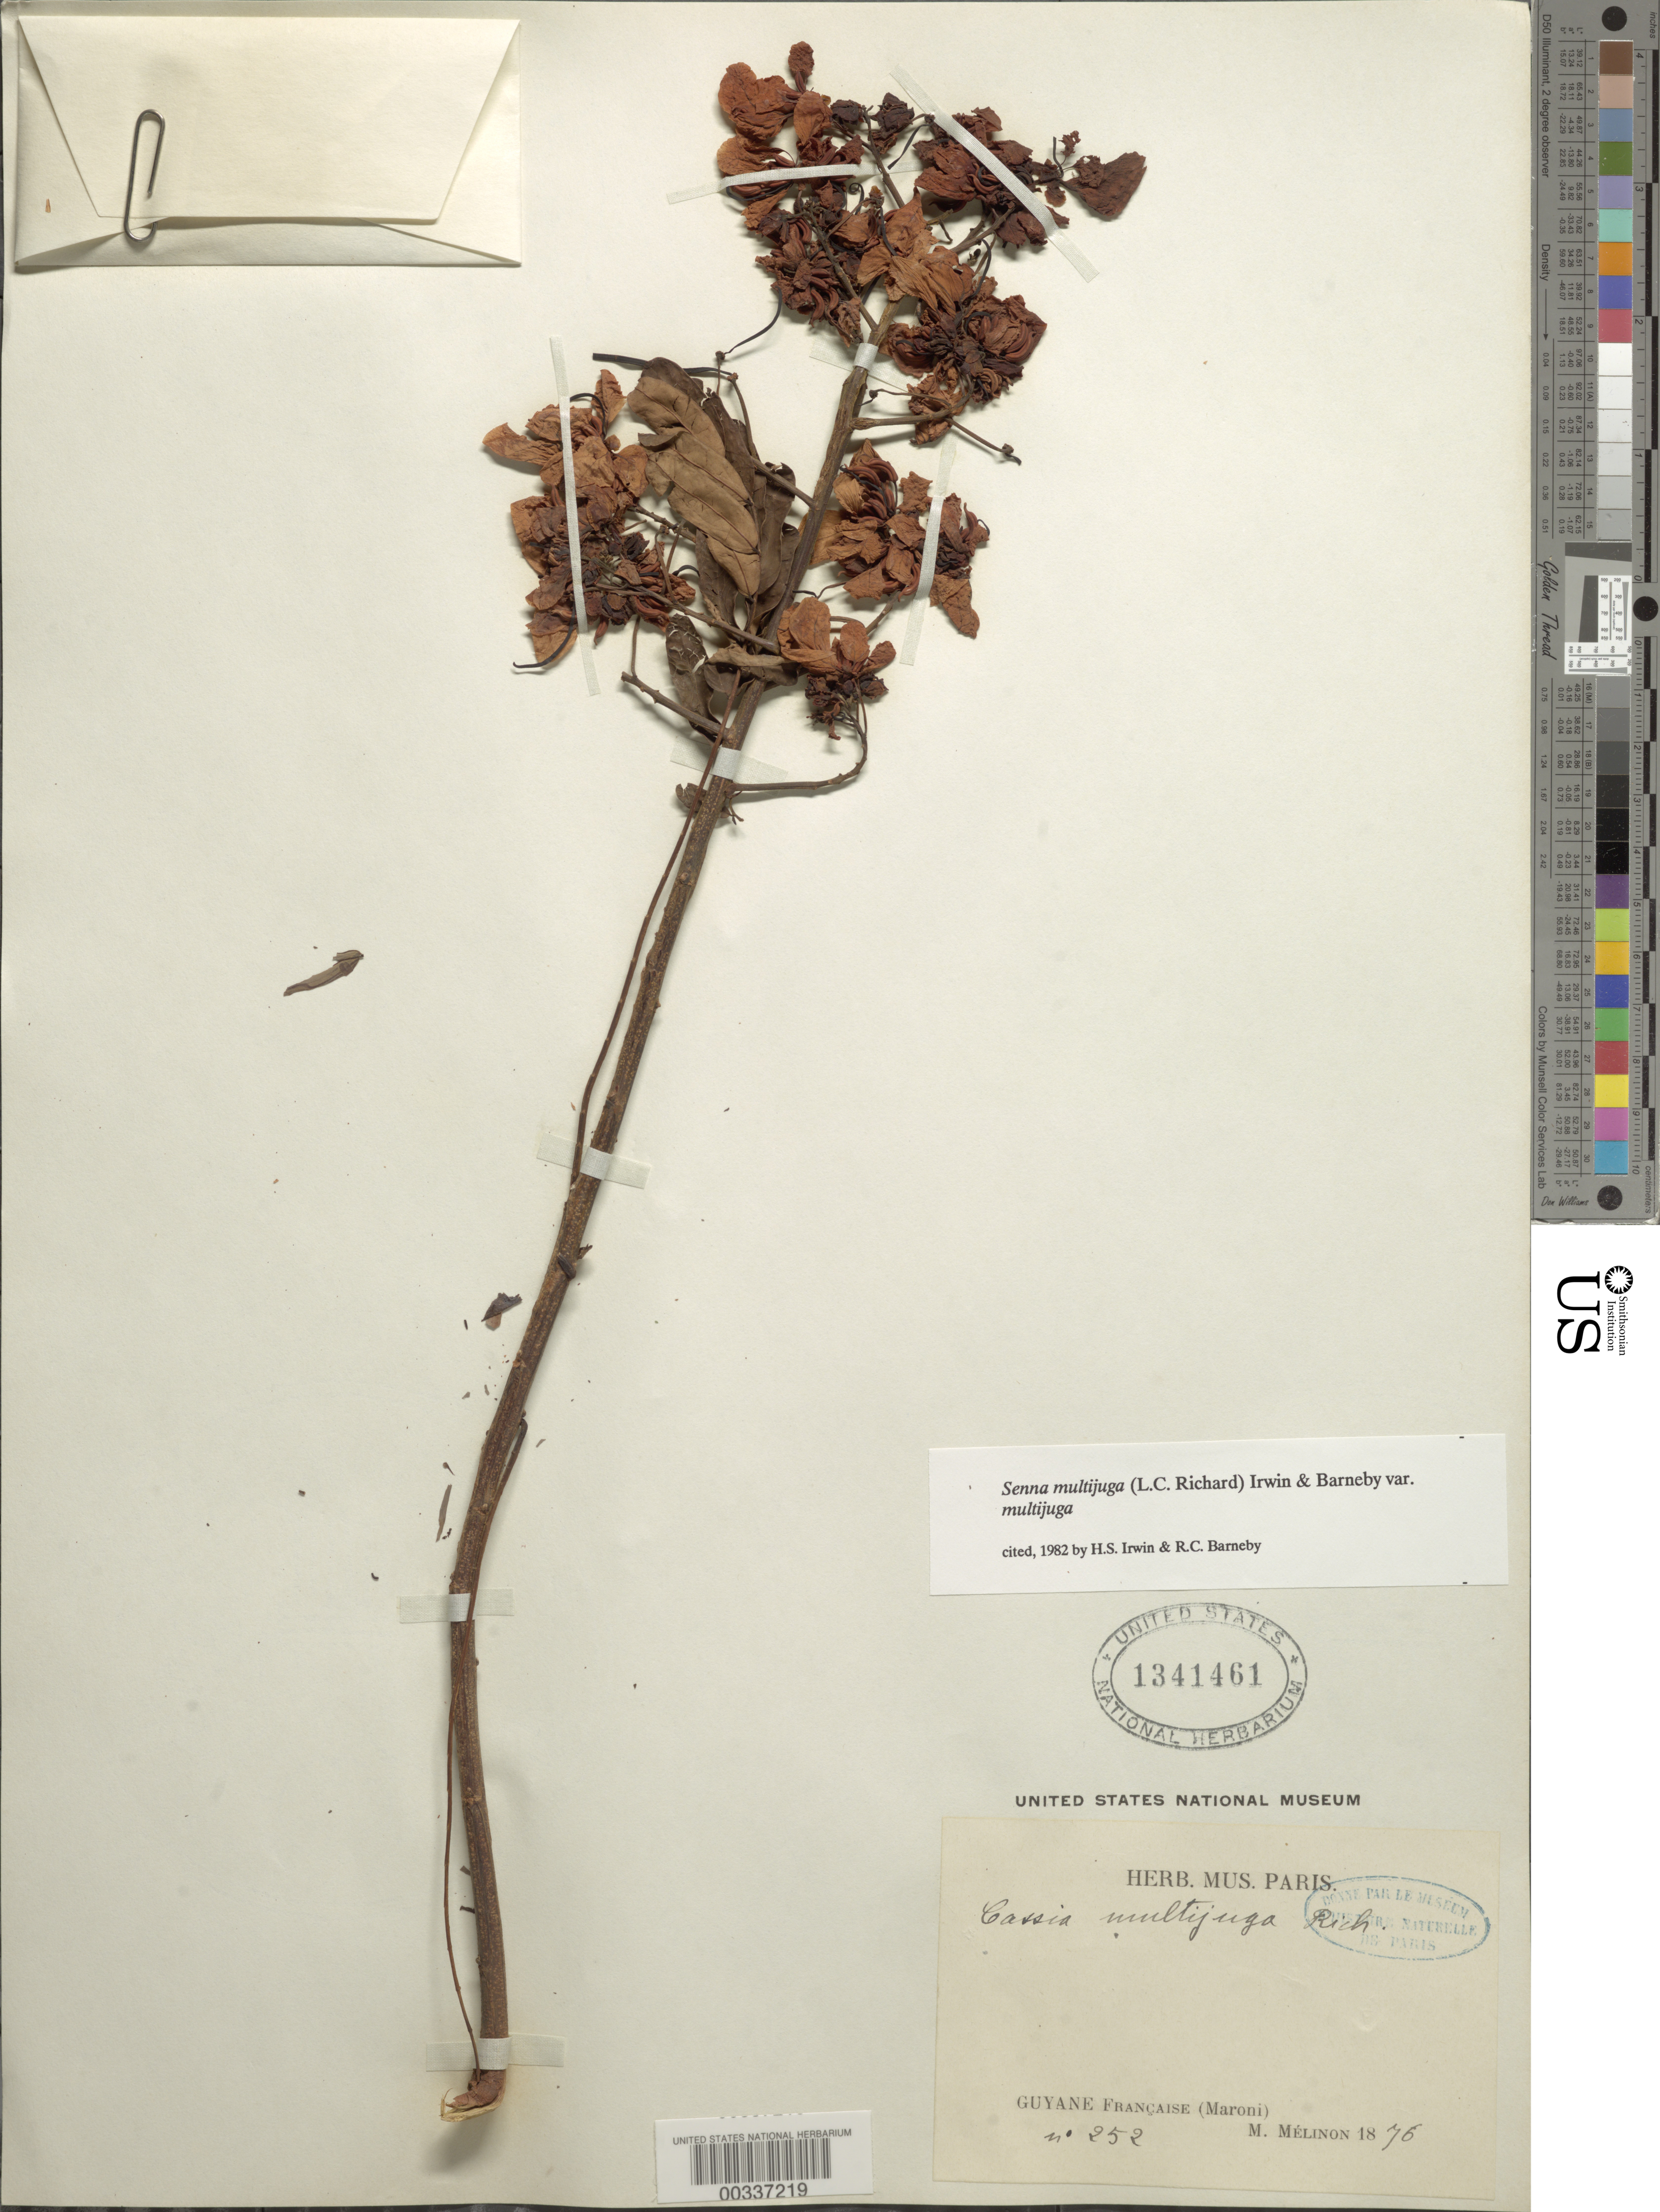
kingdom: Plantae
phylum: Tracheophyta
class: Magnoliopsida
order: Fabales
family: Fabaceae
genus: Senna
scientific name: Senna multijuga var. multijuga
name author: (Rich.) H.S. Irwin & Barneby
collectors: M. Melinon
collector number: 252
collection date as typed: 1876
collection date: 1876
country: French Guiana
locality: Maroni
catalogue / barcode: US 1341461